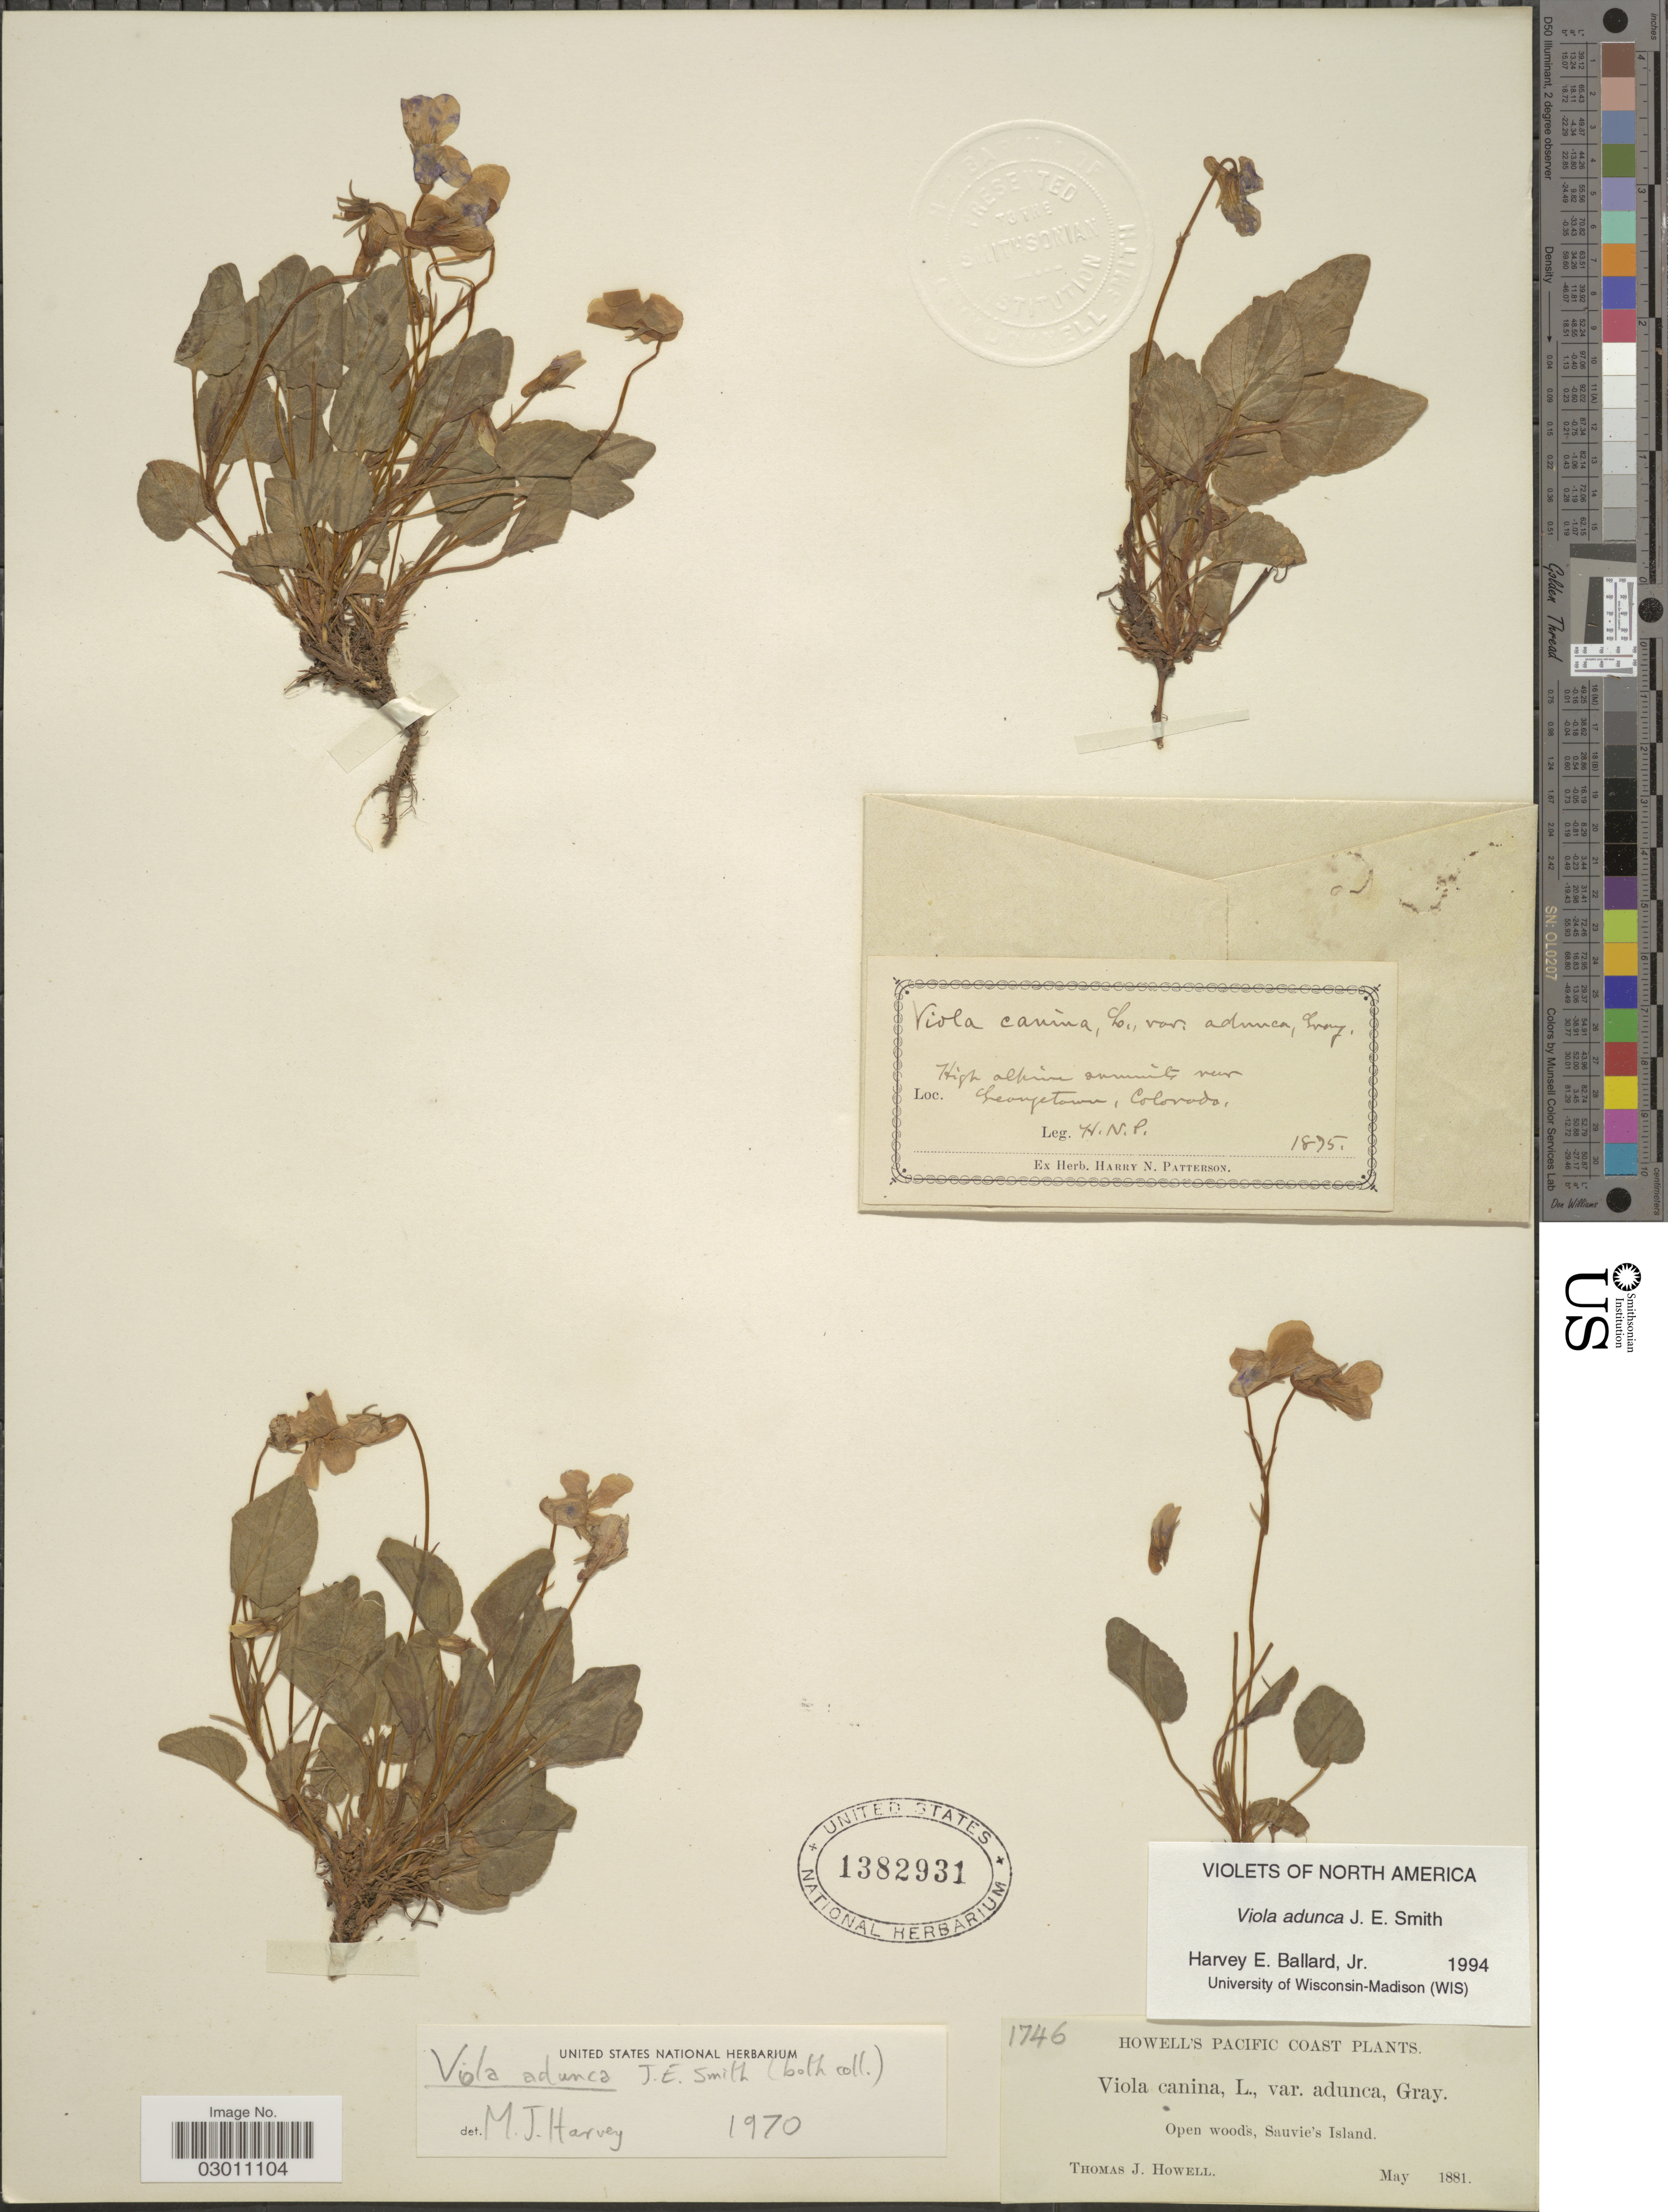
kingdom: Plantae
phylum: Tracheophyta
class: Magnoliopsida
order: Malpighiales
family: Violaceae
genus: Viola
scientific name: Viola adunca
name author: Sm.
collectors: H. N. Patterson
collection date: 1875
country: United States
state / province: Colorado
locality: High alpine summits near Georgetown.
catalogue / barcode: US 1382931-2